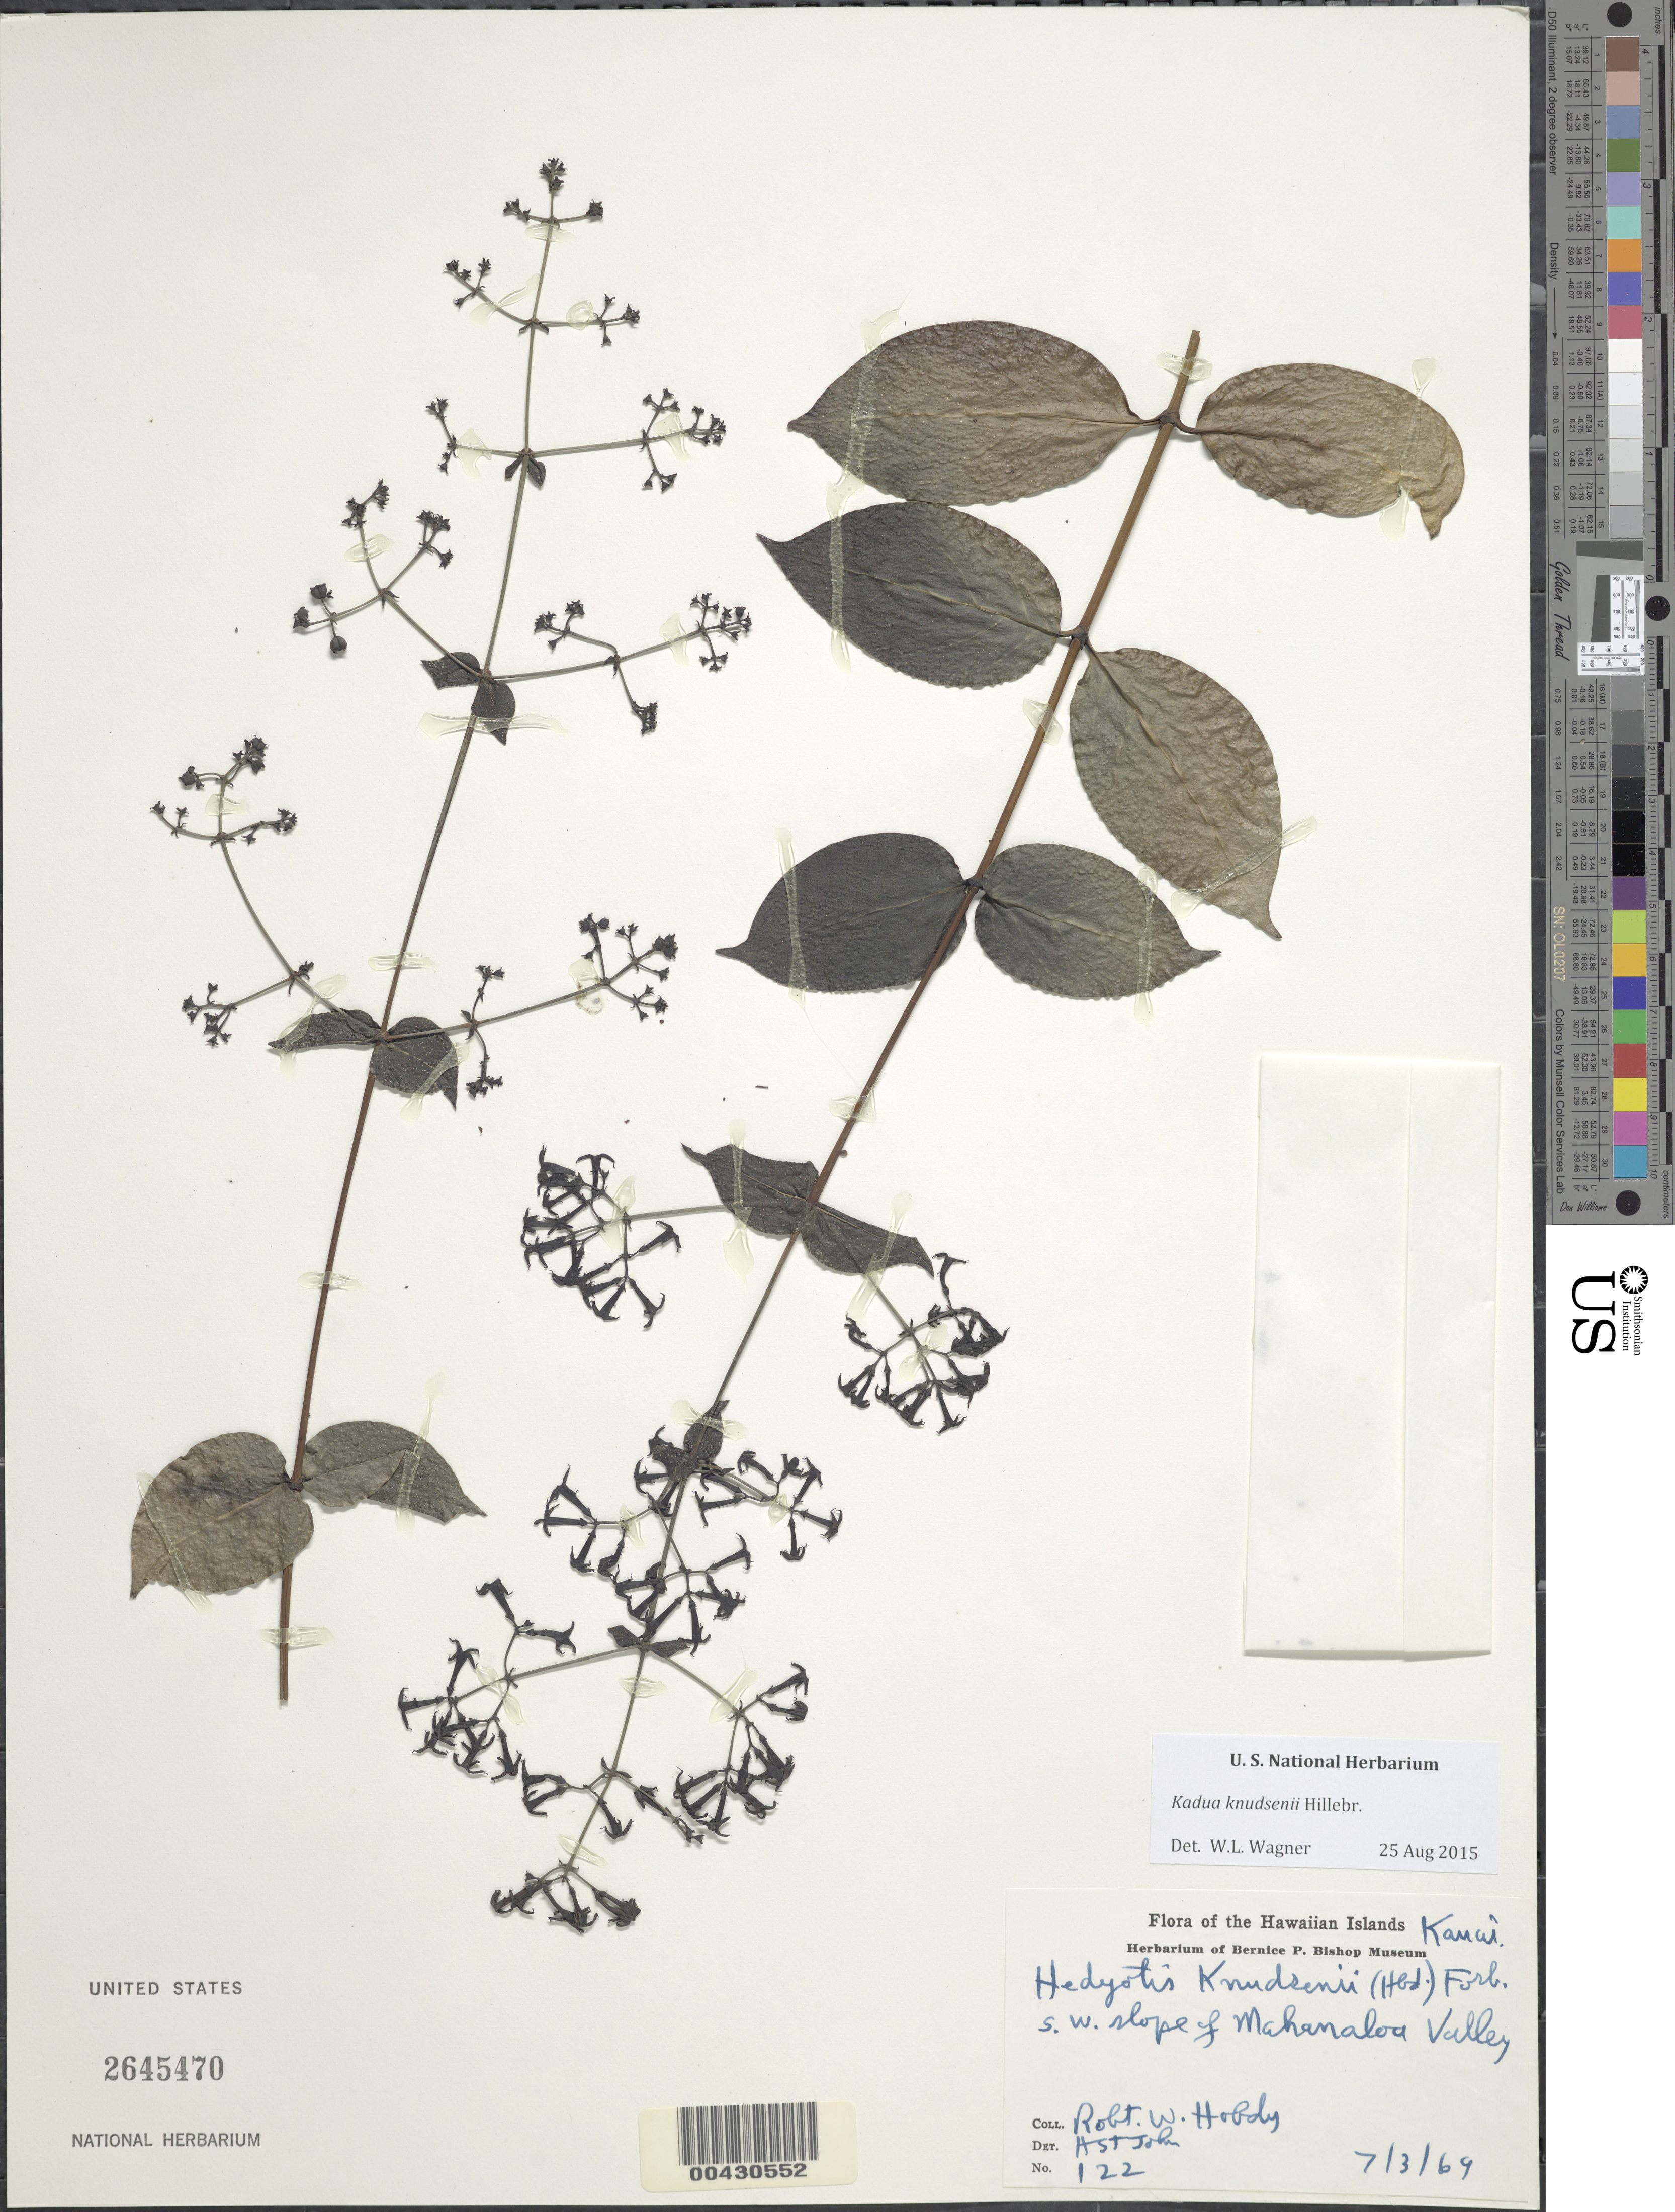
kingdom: Plantae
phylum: Tracheophyta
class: Magnoliopsida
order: Gentianales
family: Rubiaceae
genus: Kadua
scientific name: Kadua knudsenii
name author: Hillebr.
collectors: R. Hobdy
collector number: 122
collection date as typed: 3 Jun 1969 or 7 Mar 1969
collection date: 1969-03-07 or 1969-06-03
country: United States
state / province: Hawaii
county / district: Kauai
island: Kaua'i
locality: SW slope of Mahanaloa Valley.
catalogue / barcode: US 2645470